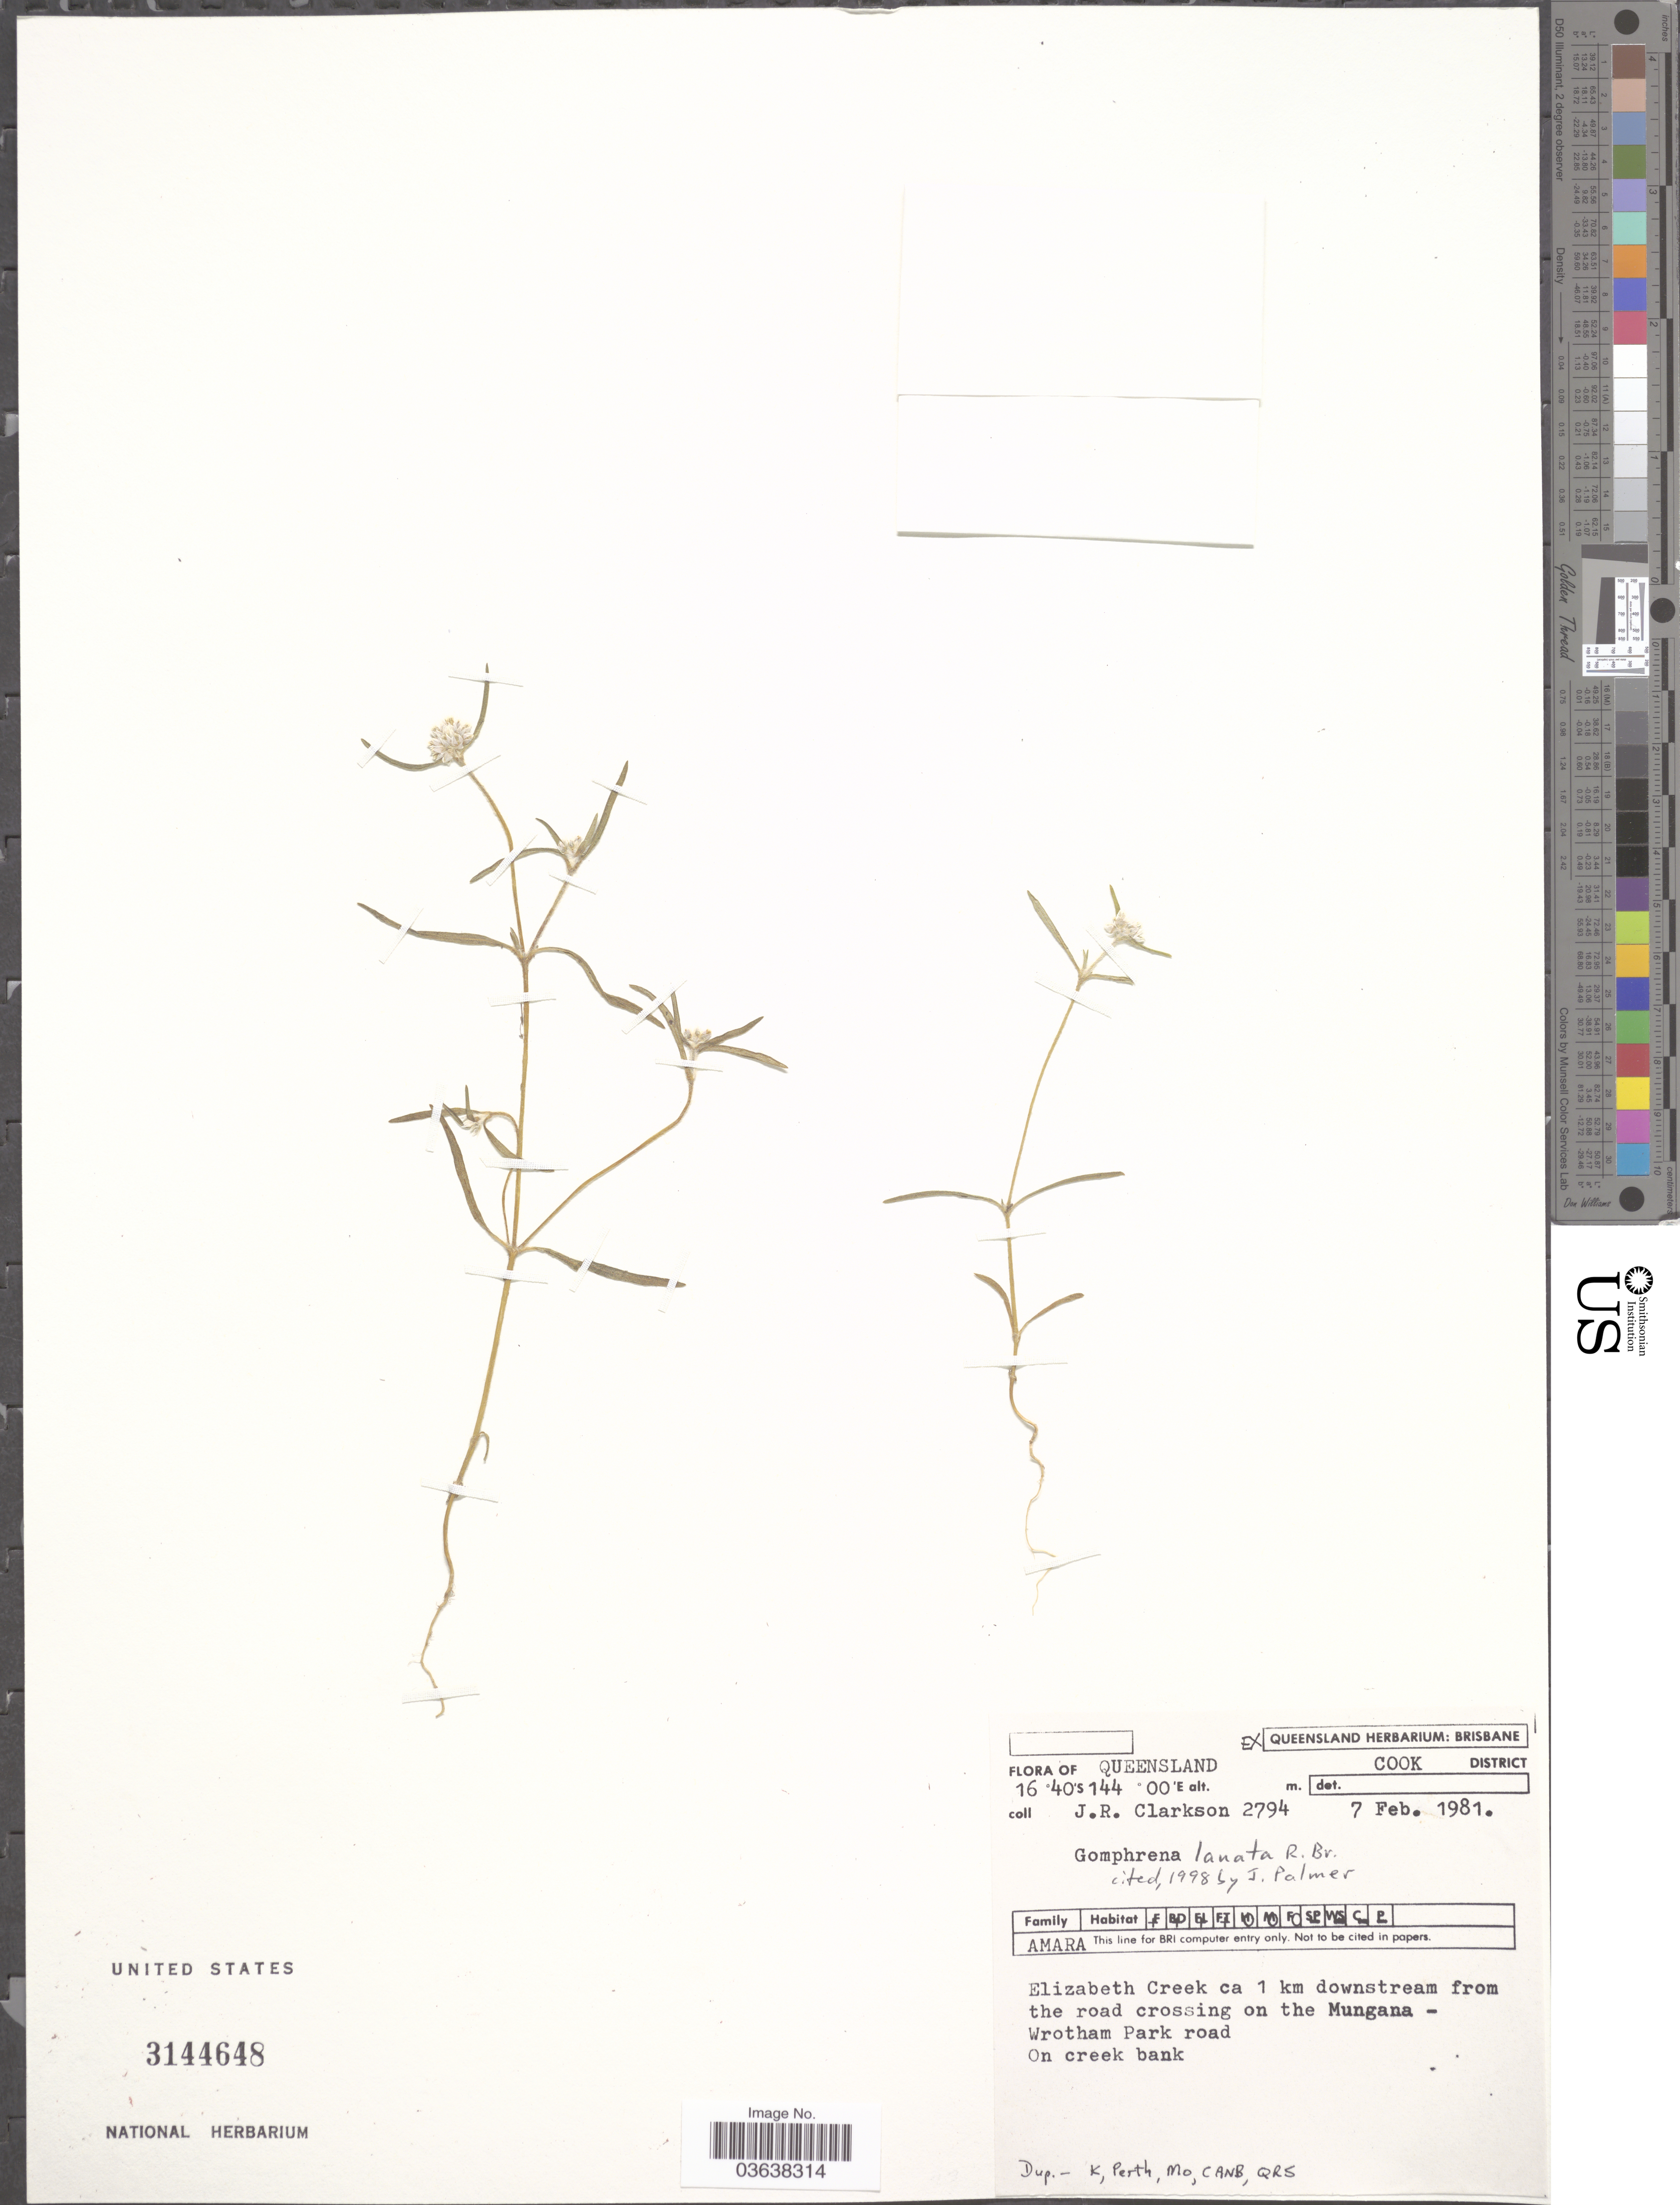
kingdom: Plantae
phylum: Tracheophyta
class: Magnoliopsida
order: Caryophyllales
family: Amaranthaceae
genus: Gomphrena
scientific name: Gomphrena lanata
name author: R. Br.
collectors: J. Clarkson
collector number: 2794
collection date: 1981-02-07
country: Australia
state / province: Queensland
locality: Cook District. Elizabeth Creek ca 1 km downstream from the road crossing on the Mungana -Wrotham Park road. On creek bank.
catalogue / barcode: US 3144648